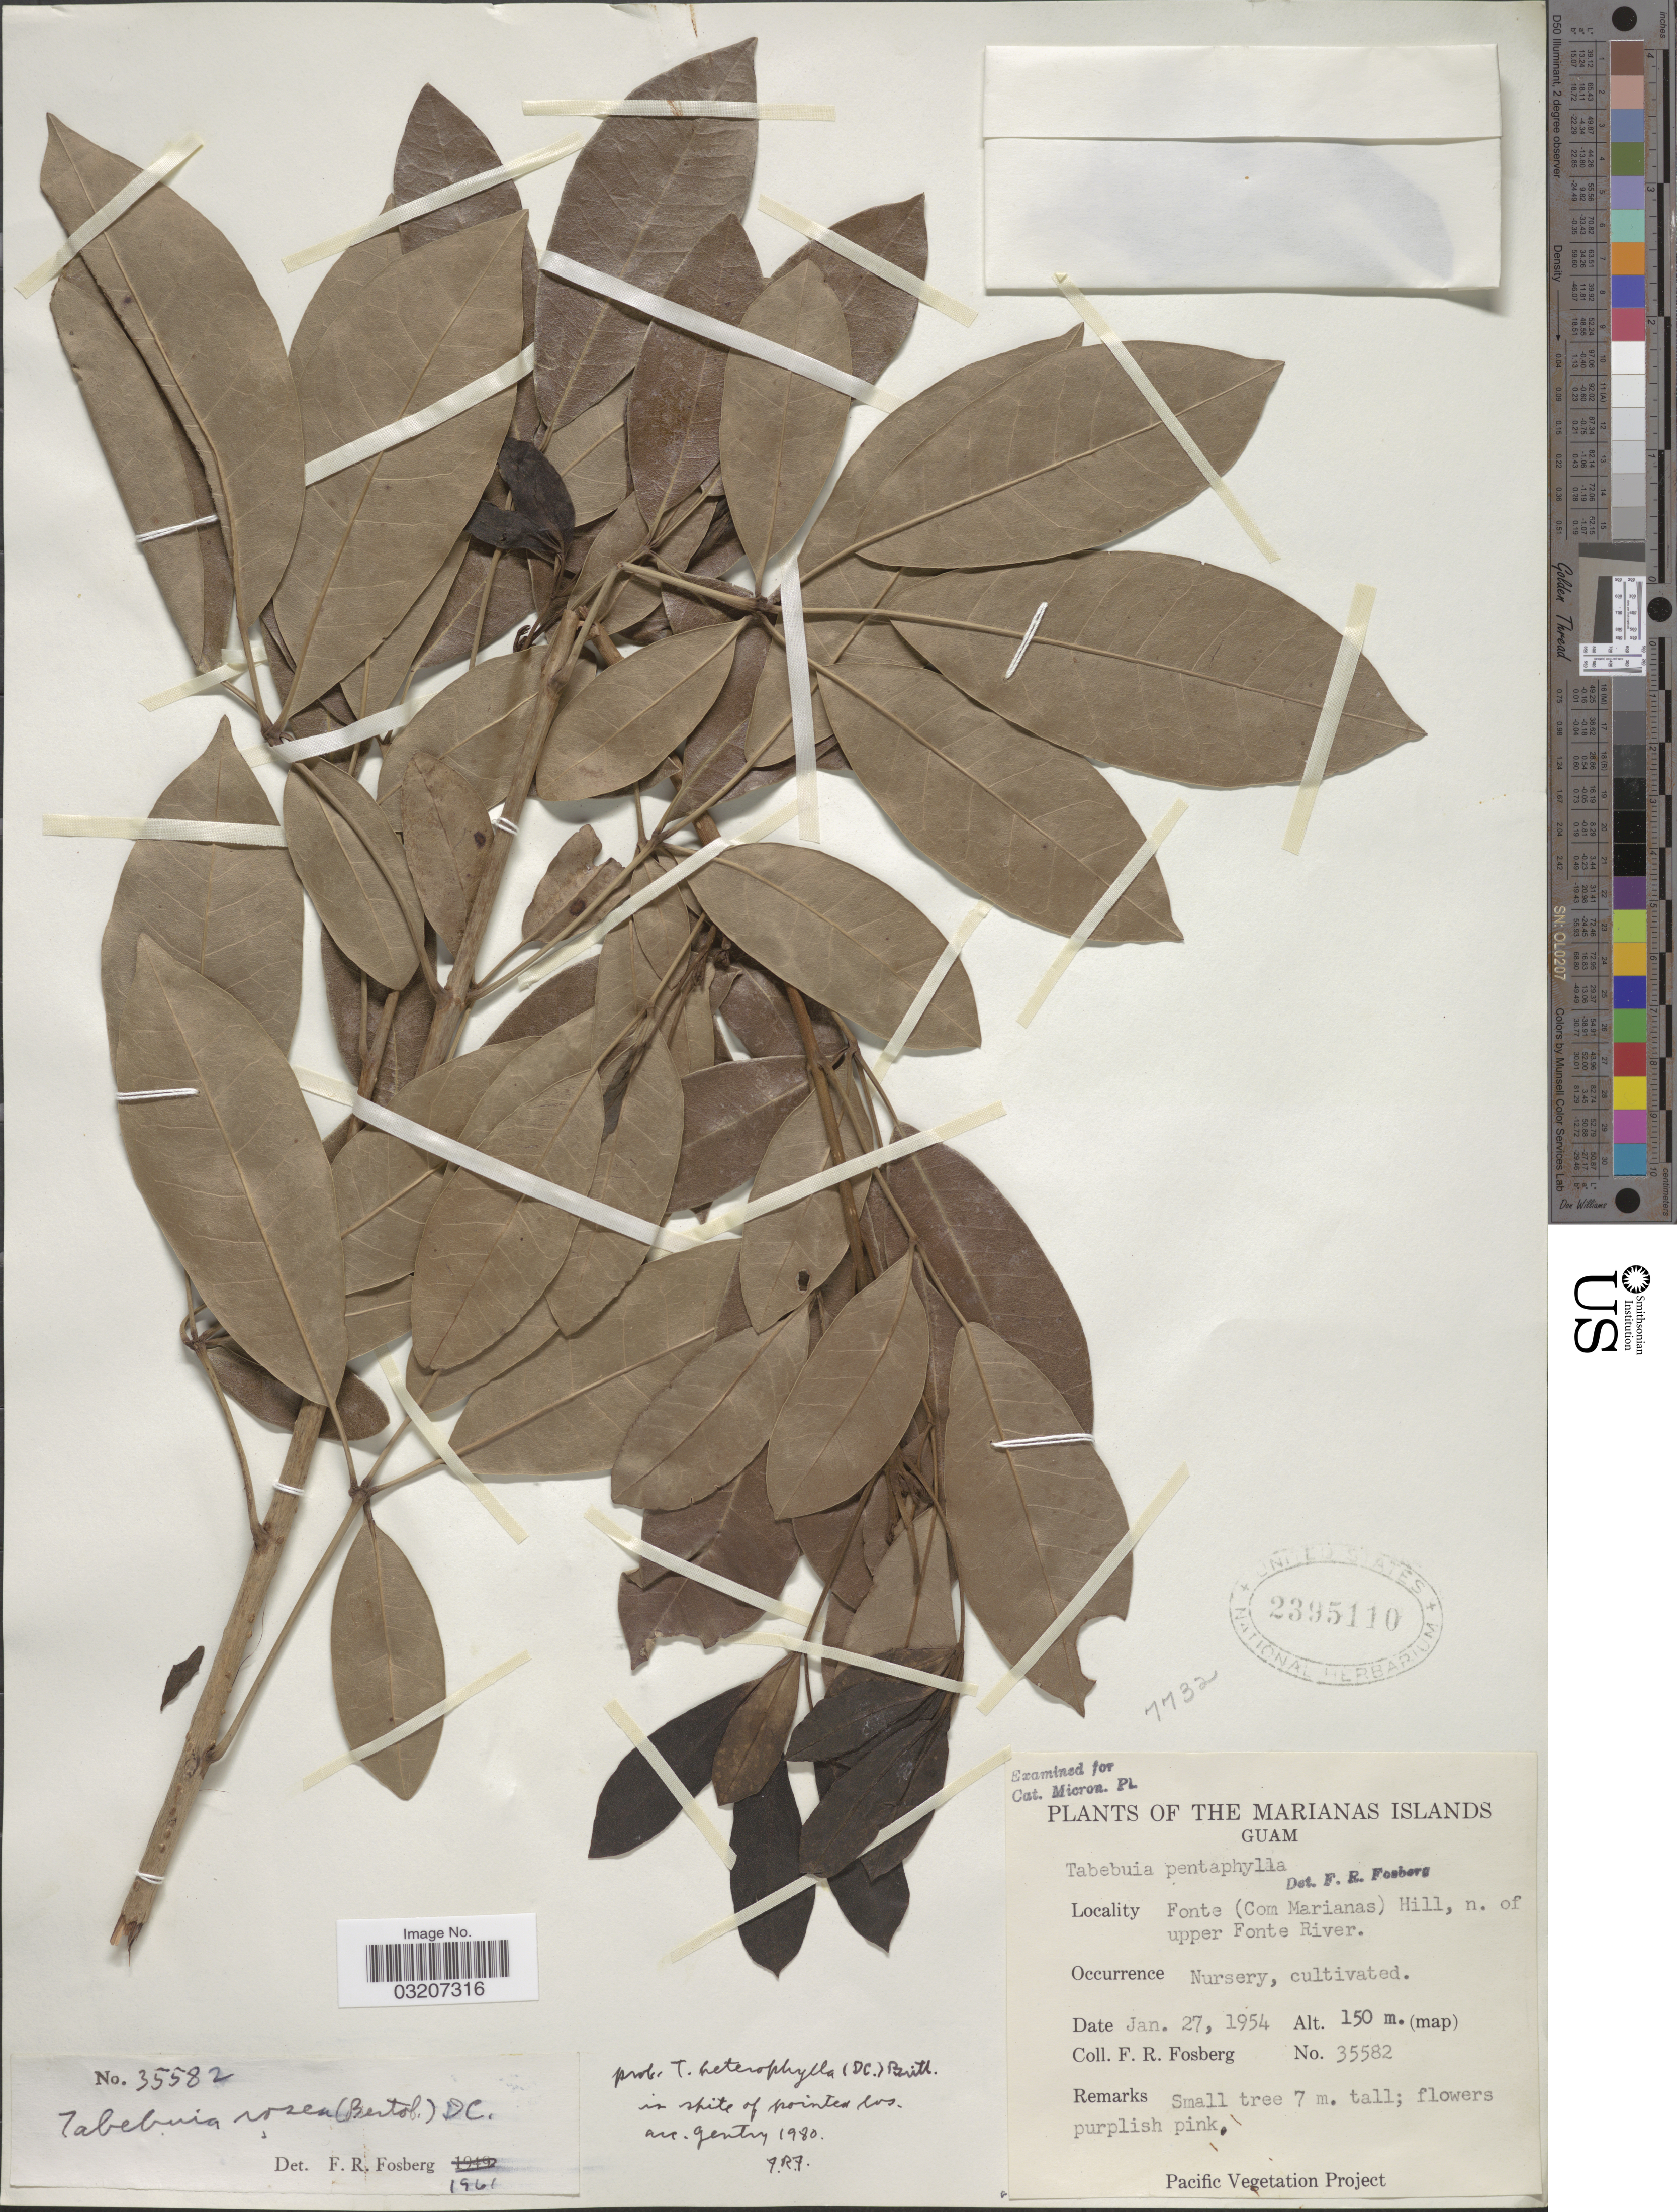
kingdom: Plantae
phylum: Tracheophyta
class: Magnoliopsida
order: Lamiales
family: Bignoniaceae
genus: Tabebuia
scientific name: Tabebuia heterophylla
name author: (DC.) Britton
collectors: F. R. Fosberg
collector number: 35582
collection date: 1954-01-27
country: Guam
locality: The Mariana Islands, Fonte (Com Marianas) Hill, n. of upper Fonte River, Nursery.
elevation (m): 150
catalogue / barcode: US 2395110